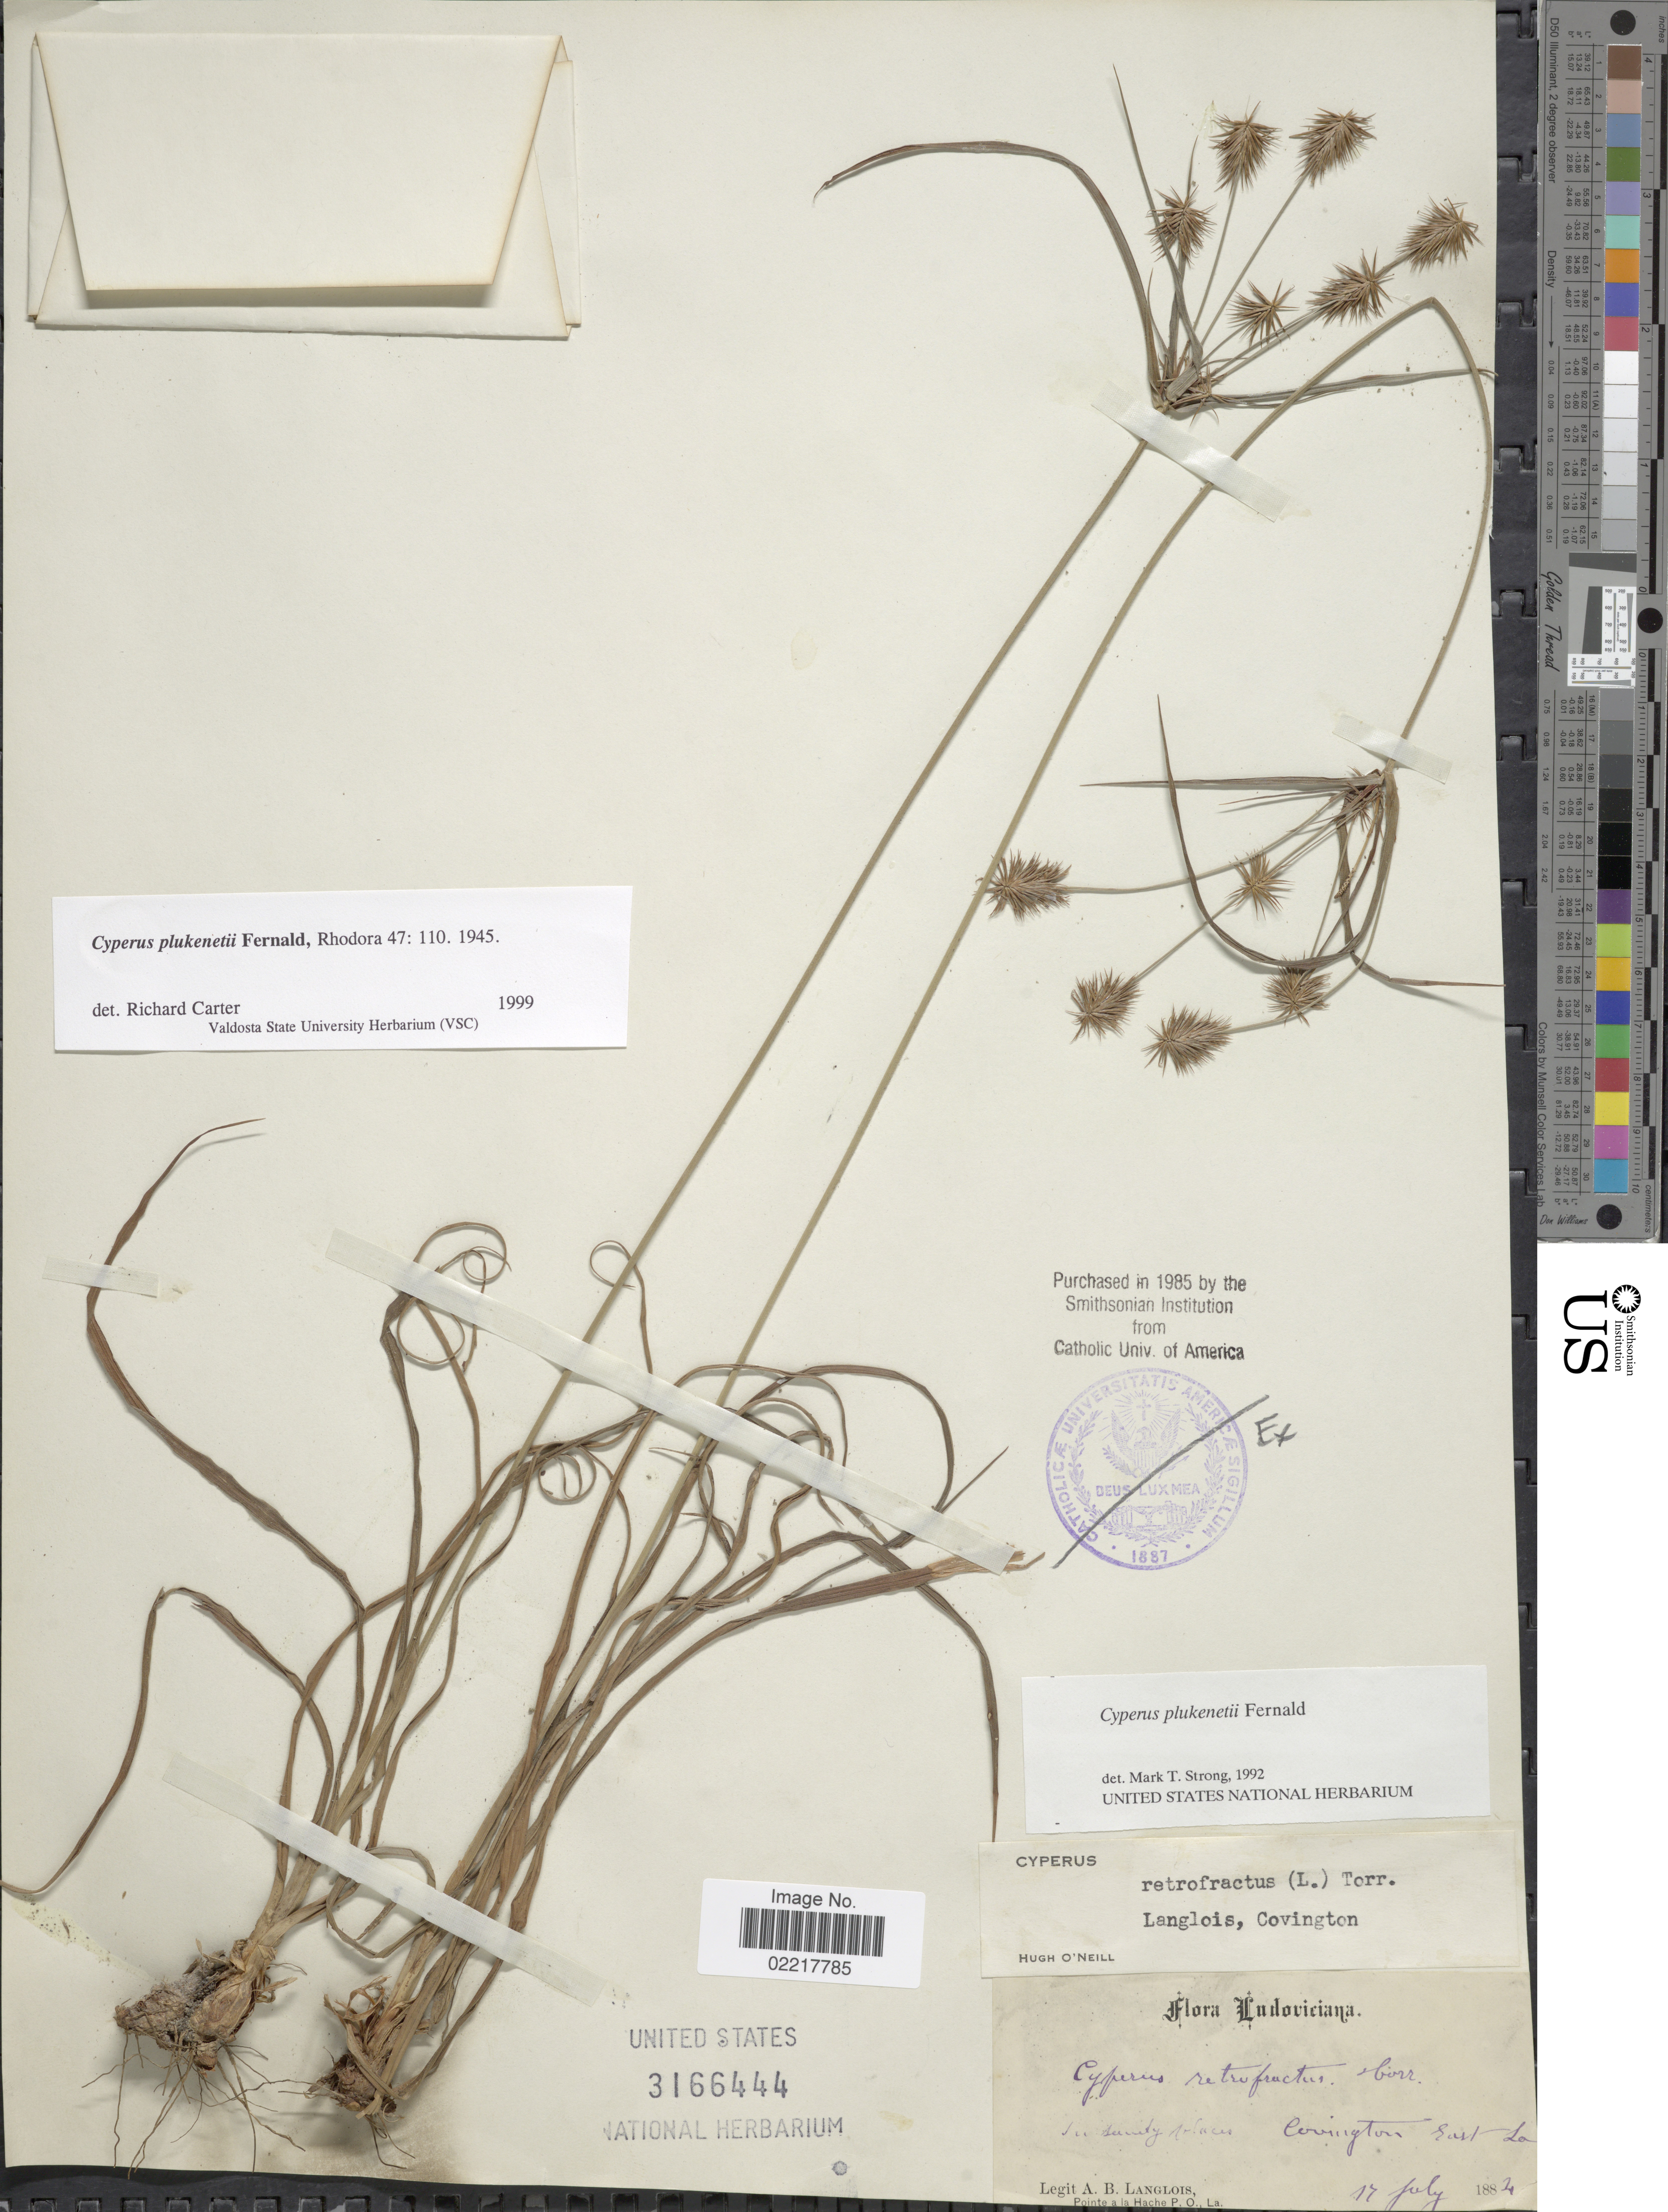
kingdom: Plantae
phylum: Tracheophyta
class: Liliopsida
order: Poales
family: Cyperaceae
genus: Cyperus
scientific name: Cyperus plukenetii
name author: Fernald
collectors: A. Langlois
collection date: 1884-07-17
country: United States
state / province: Louisiana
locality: Covington East La. Ludoviciana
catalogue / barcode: US 3166444